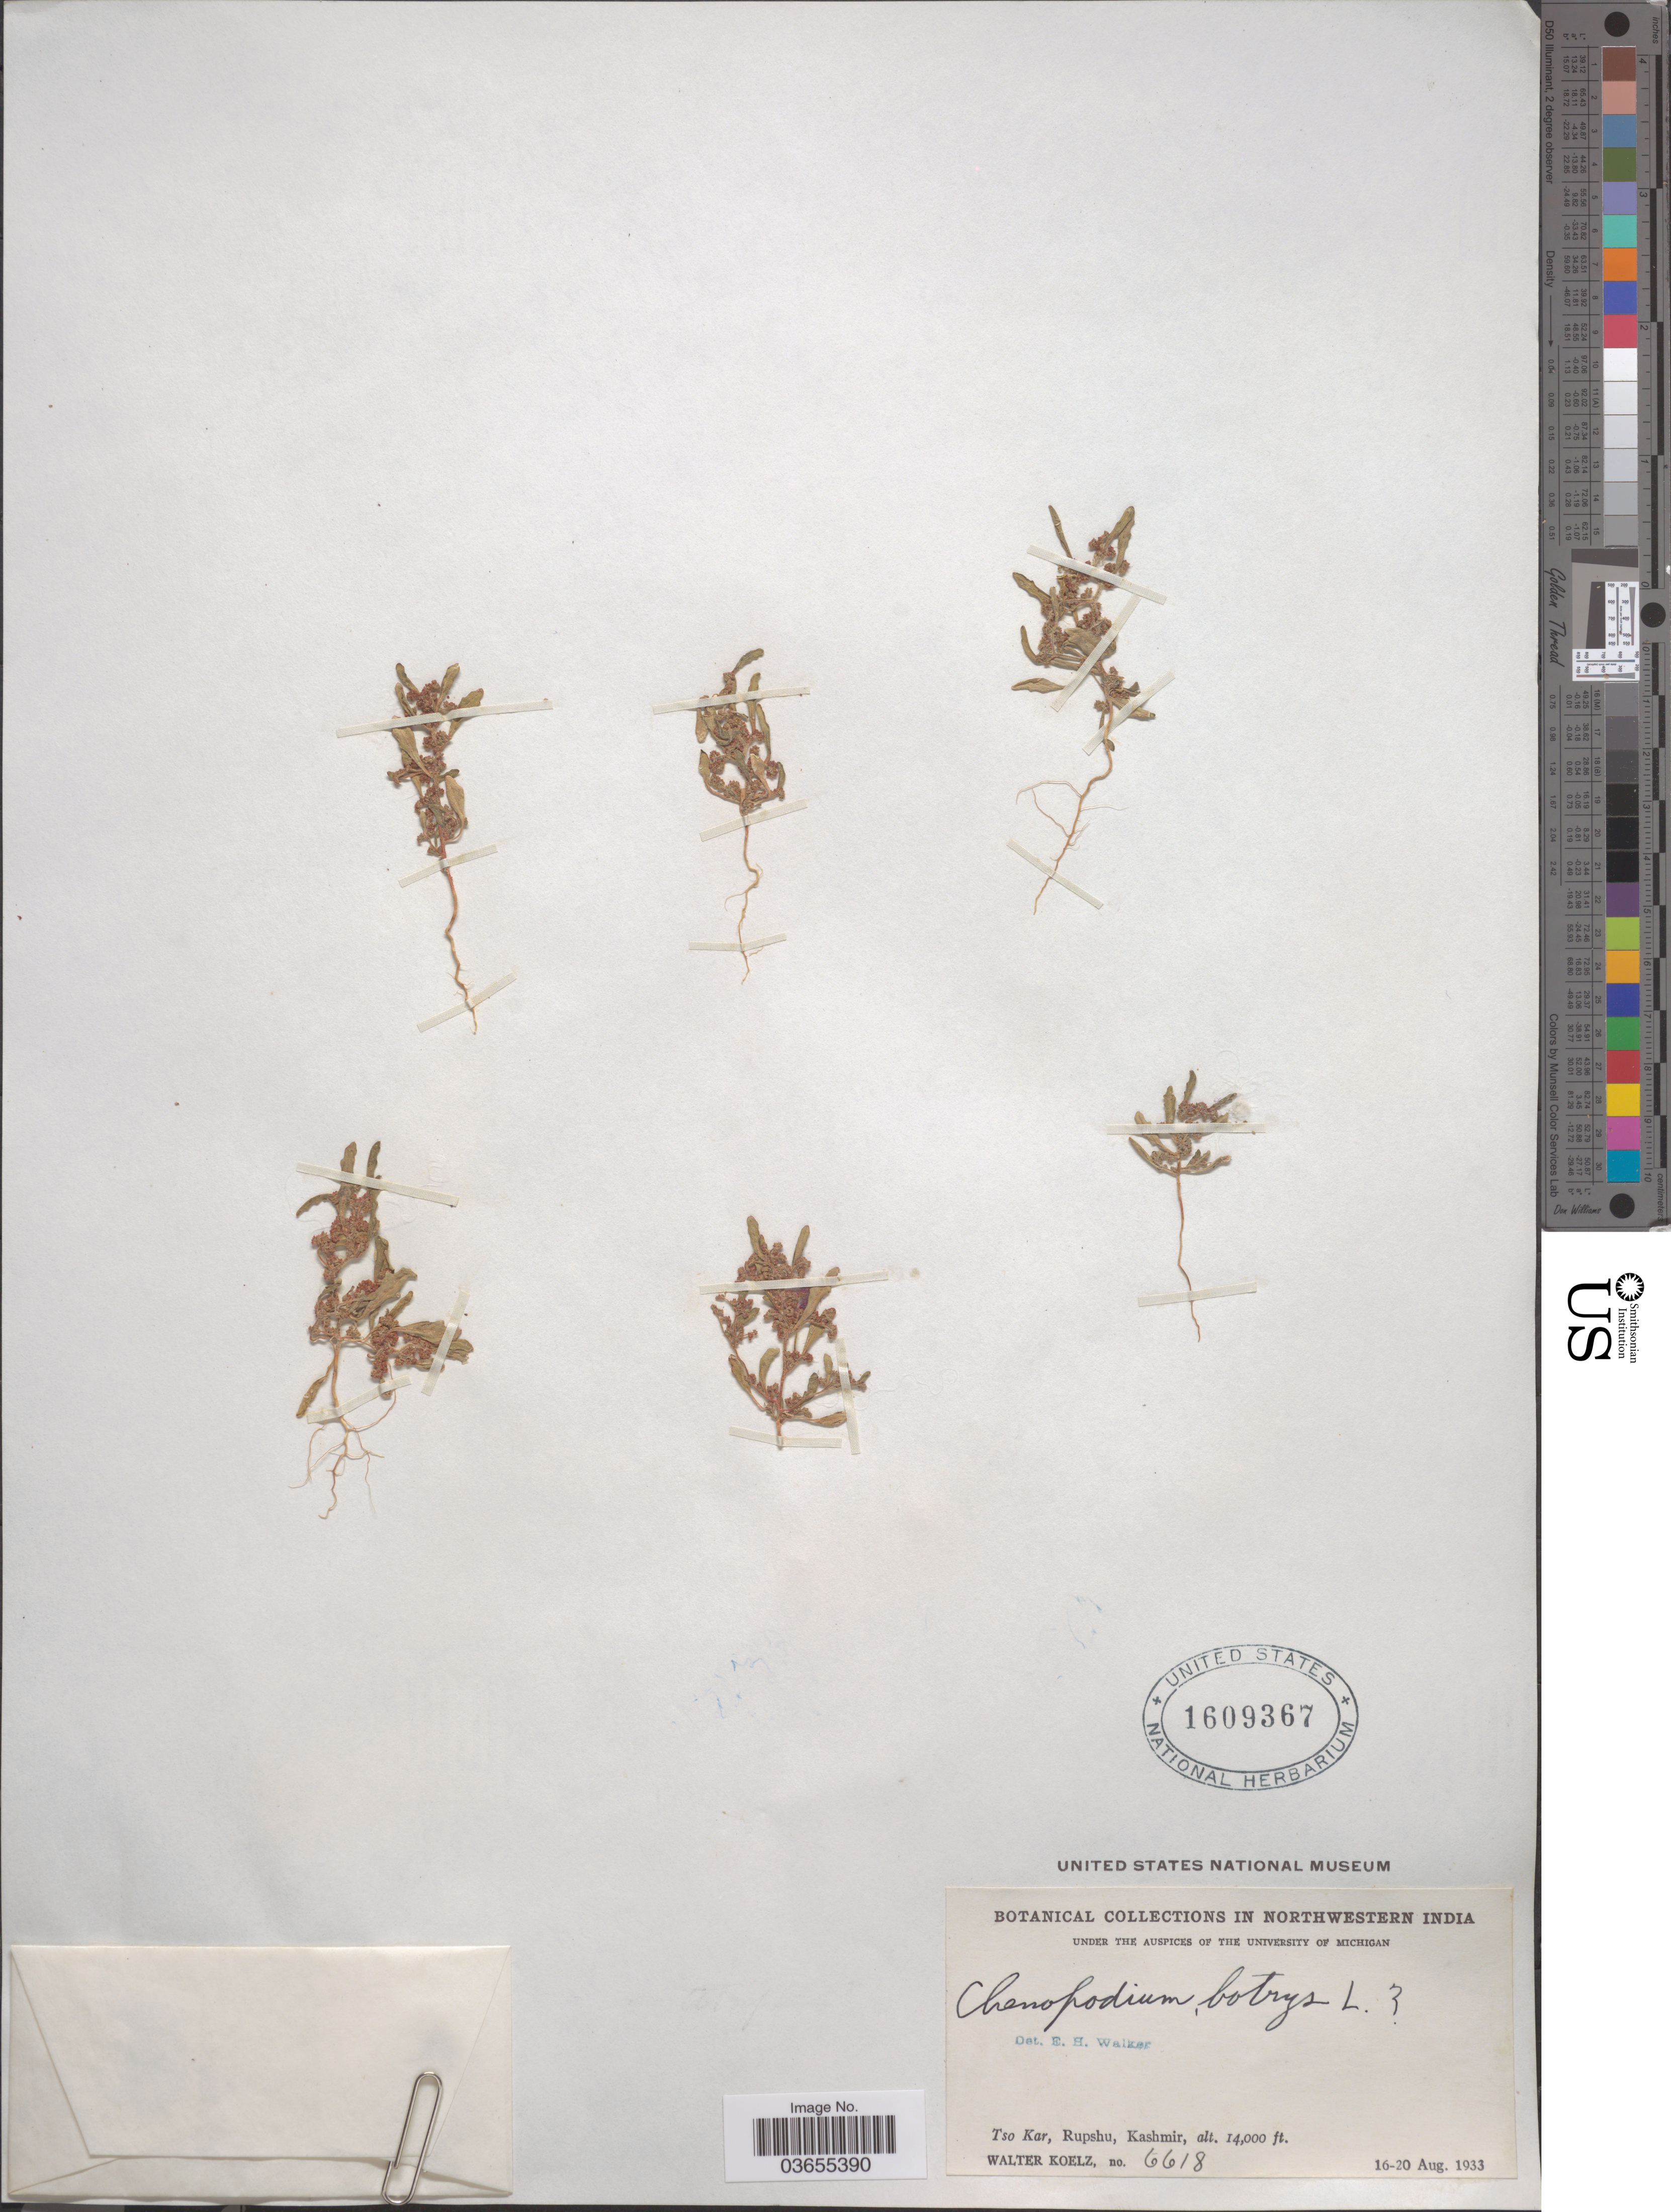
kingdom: Plantae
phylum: Tracheophyta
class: Magnoliopsida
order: Caryophyllales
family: Amaranthaceae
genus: Chenopodium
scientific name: Chenopodium botrys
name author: L.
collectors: W. N. Koelz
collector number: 6618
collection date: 1933-08-16/1933-08-20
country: India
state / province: Jammu and Kashmir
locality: Northwestern India. Tso Kar, Rupshu, Kashmir.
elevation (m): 4267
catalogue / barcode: US 1609367